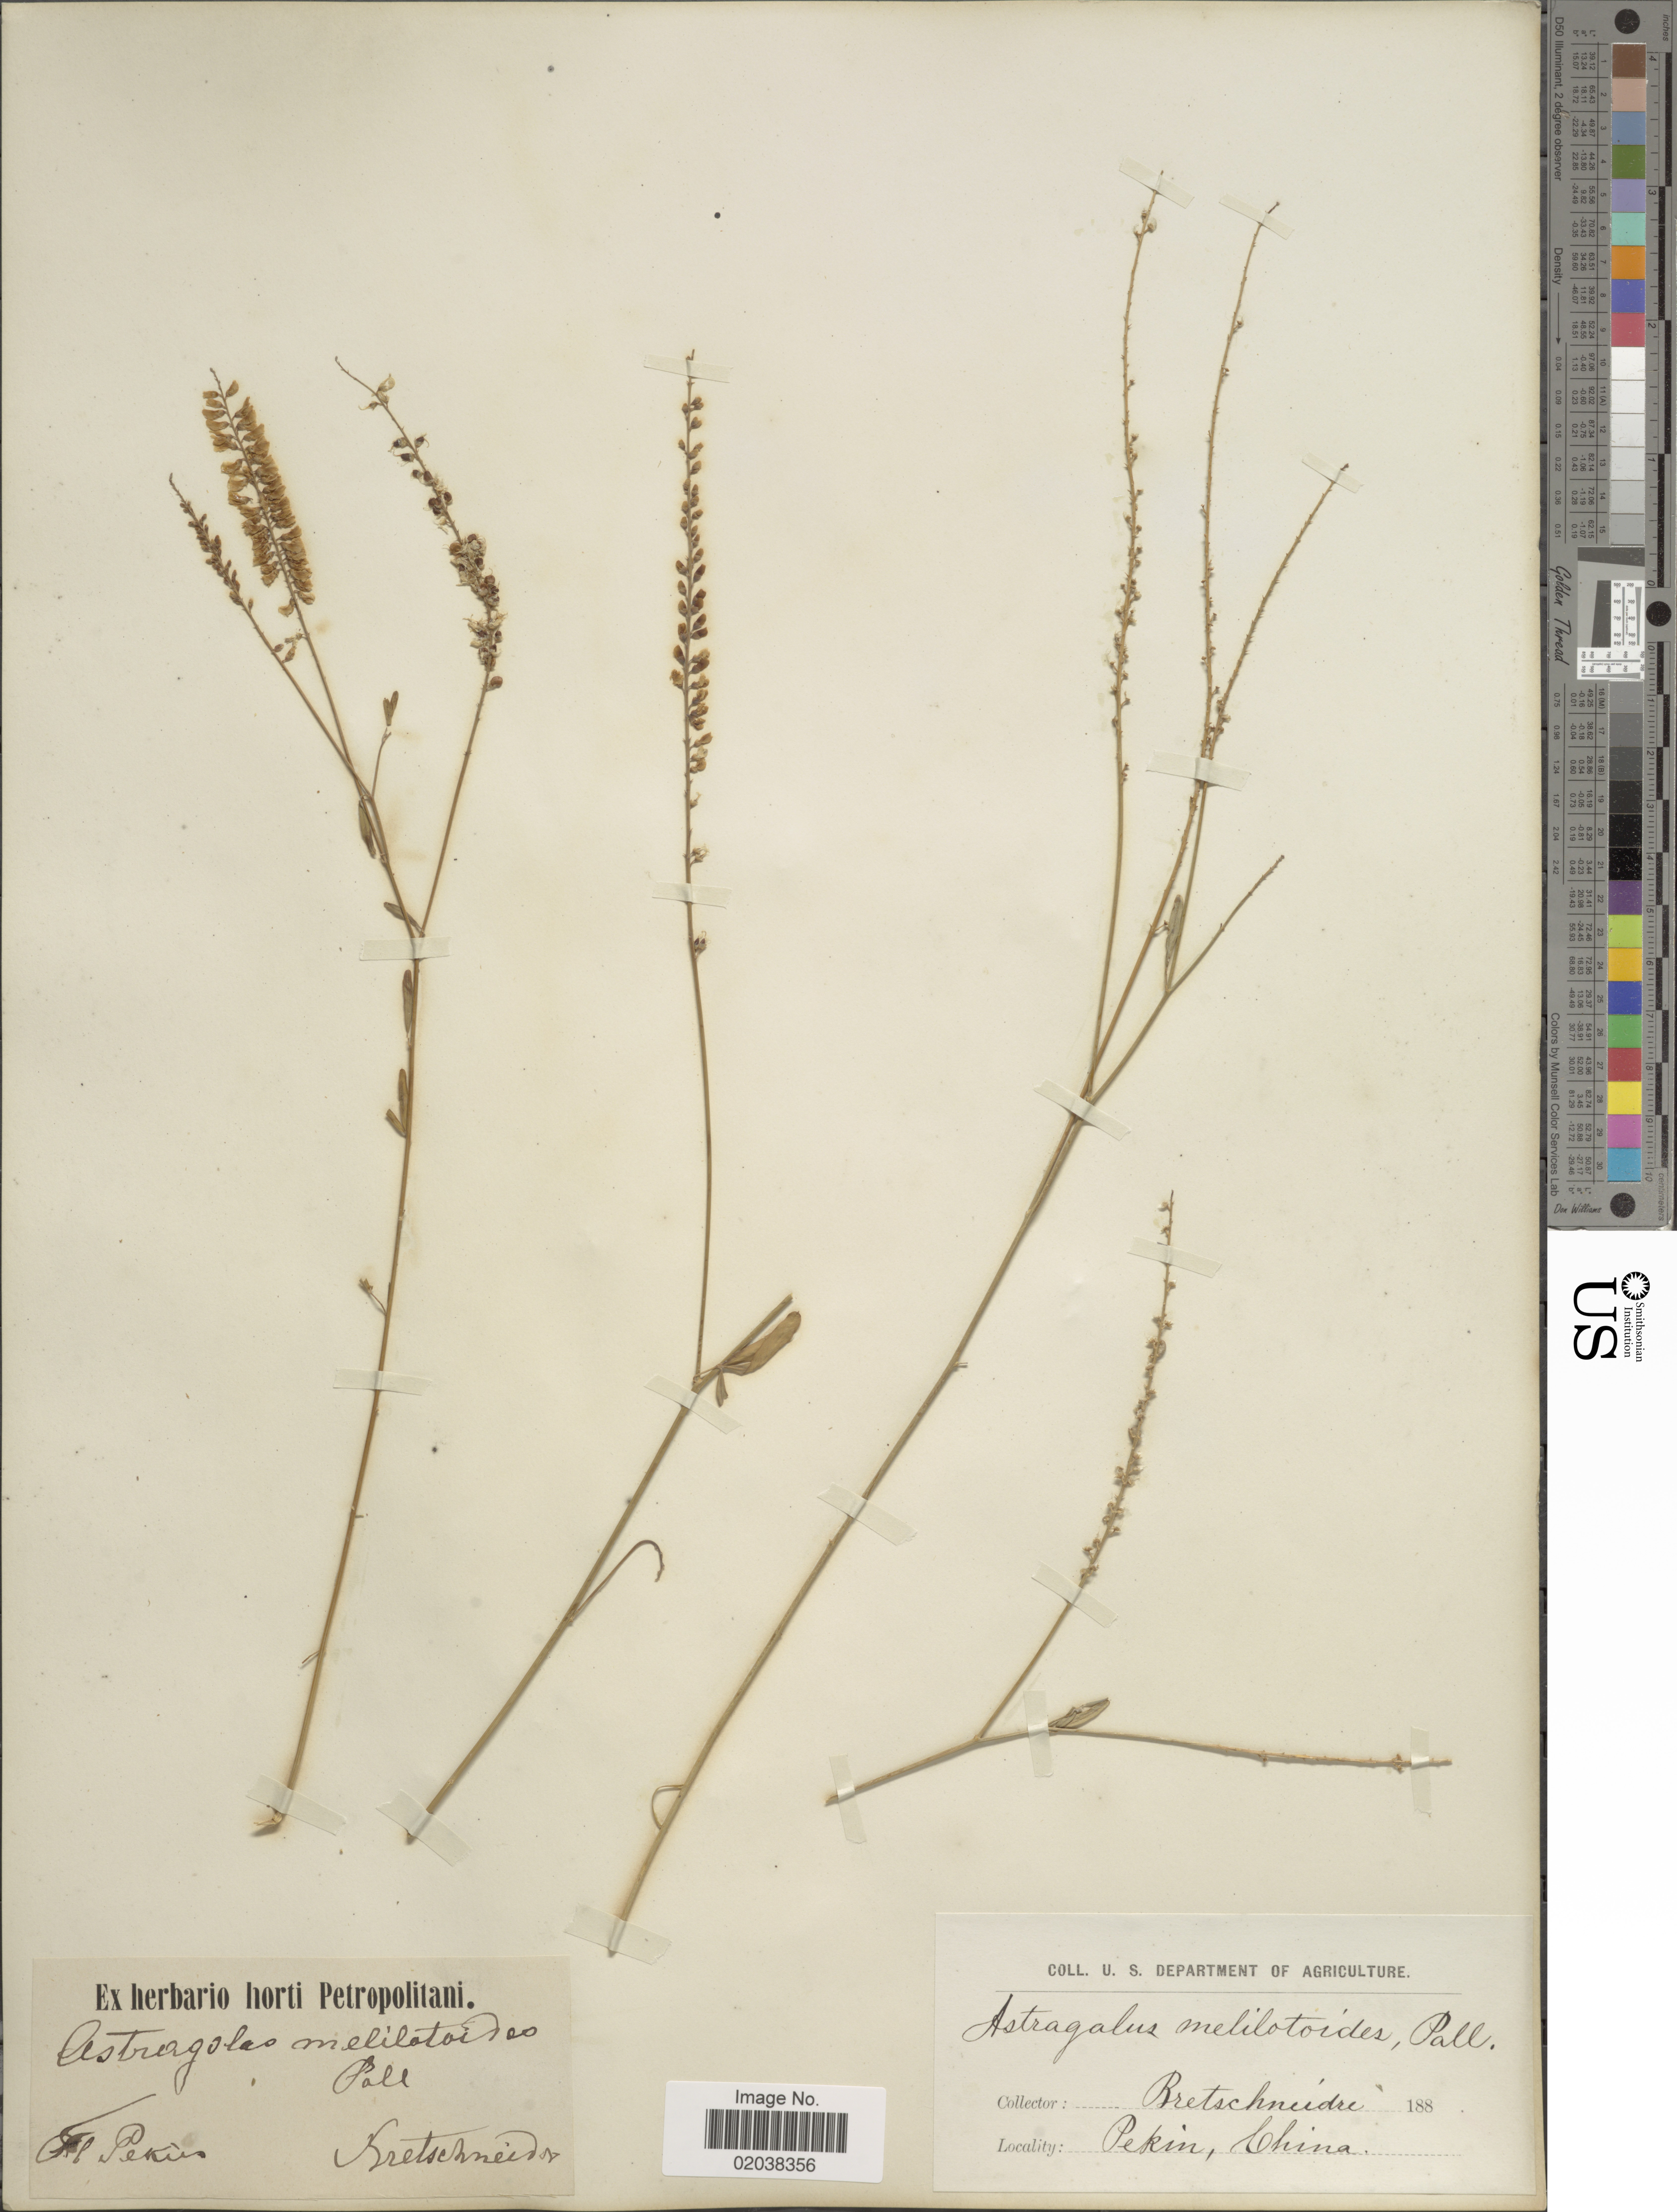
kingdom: Plantae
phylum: Tracheophyta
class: Magnoliopsida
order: Fabales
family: Fabaceae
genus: Astragalus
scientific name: Astragalus melilotoides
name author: Pall.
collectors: Bretschneider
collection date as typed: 188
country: China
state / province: Beijing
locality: Pekin, China